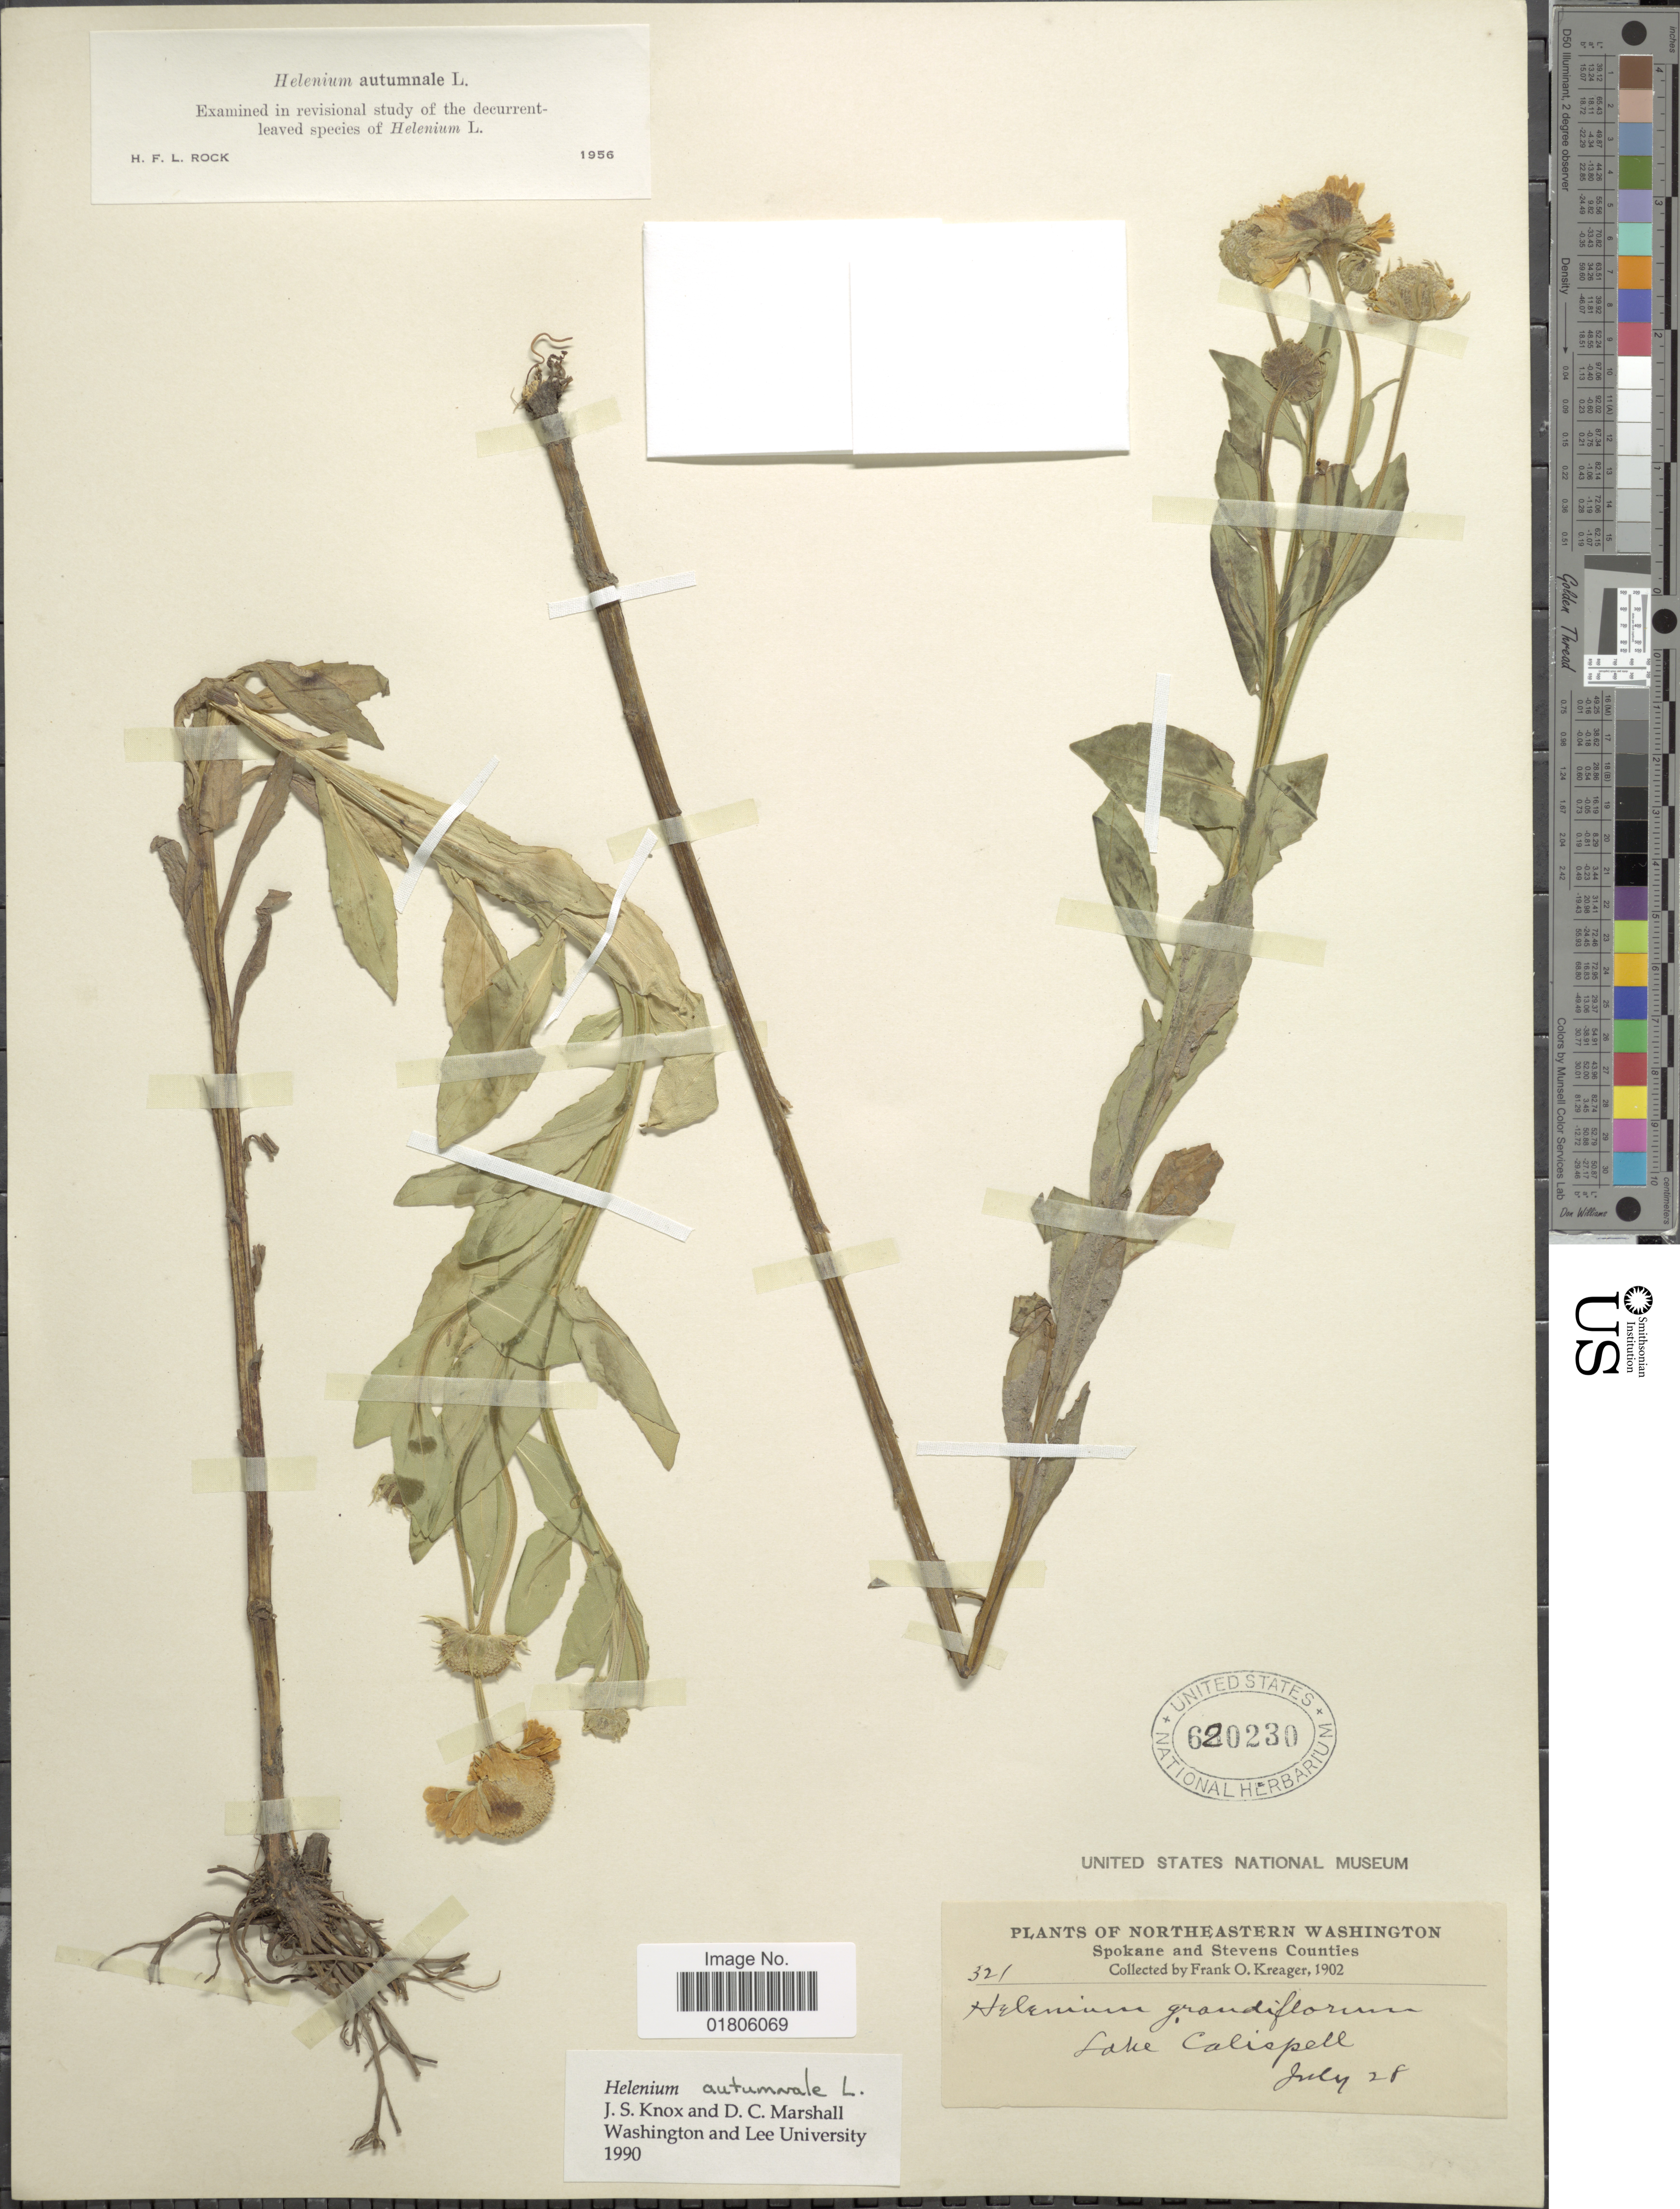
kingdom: Plantae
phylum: Tracheophyta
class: Magnoliopsida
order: Asterales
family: Asteraceae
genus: Helenium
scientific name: Helenium autumnale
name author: L.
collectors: F. Kreager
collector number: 321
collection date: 1902-07-28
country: United States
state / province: Washington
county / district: Spokane / Stevens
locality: Spokane and Stevens Counties. Lake Calispell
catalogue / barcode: US 620230